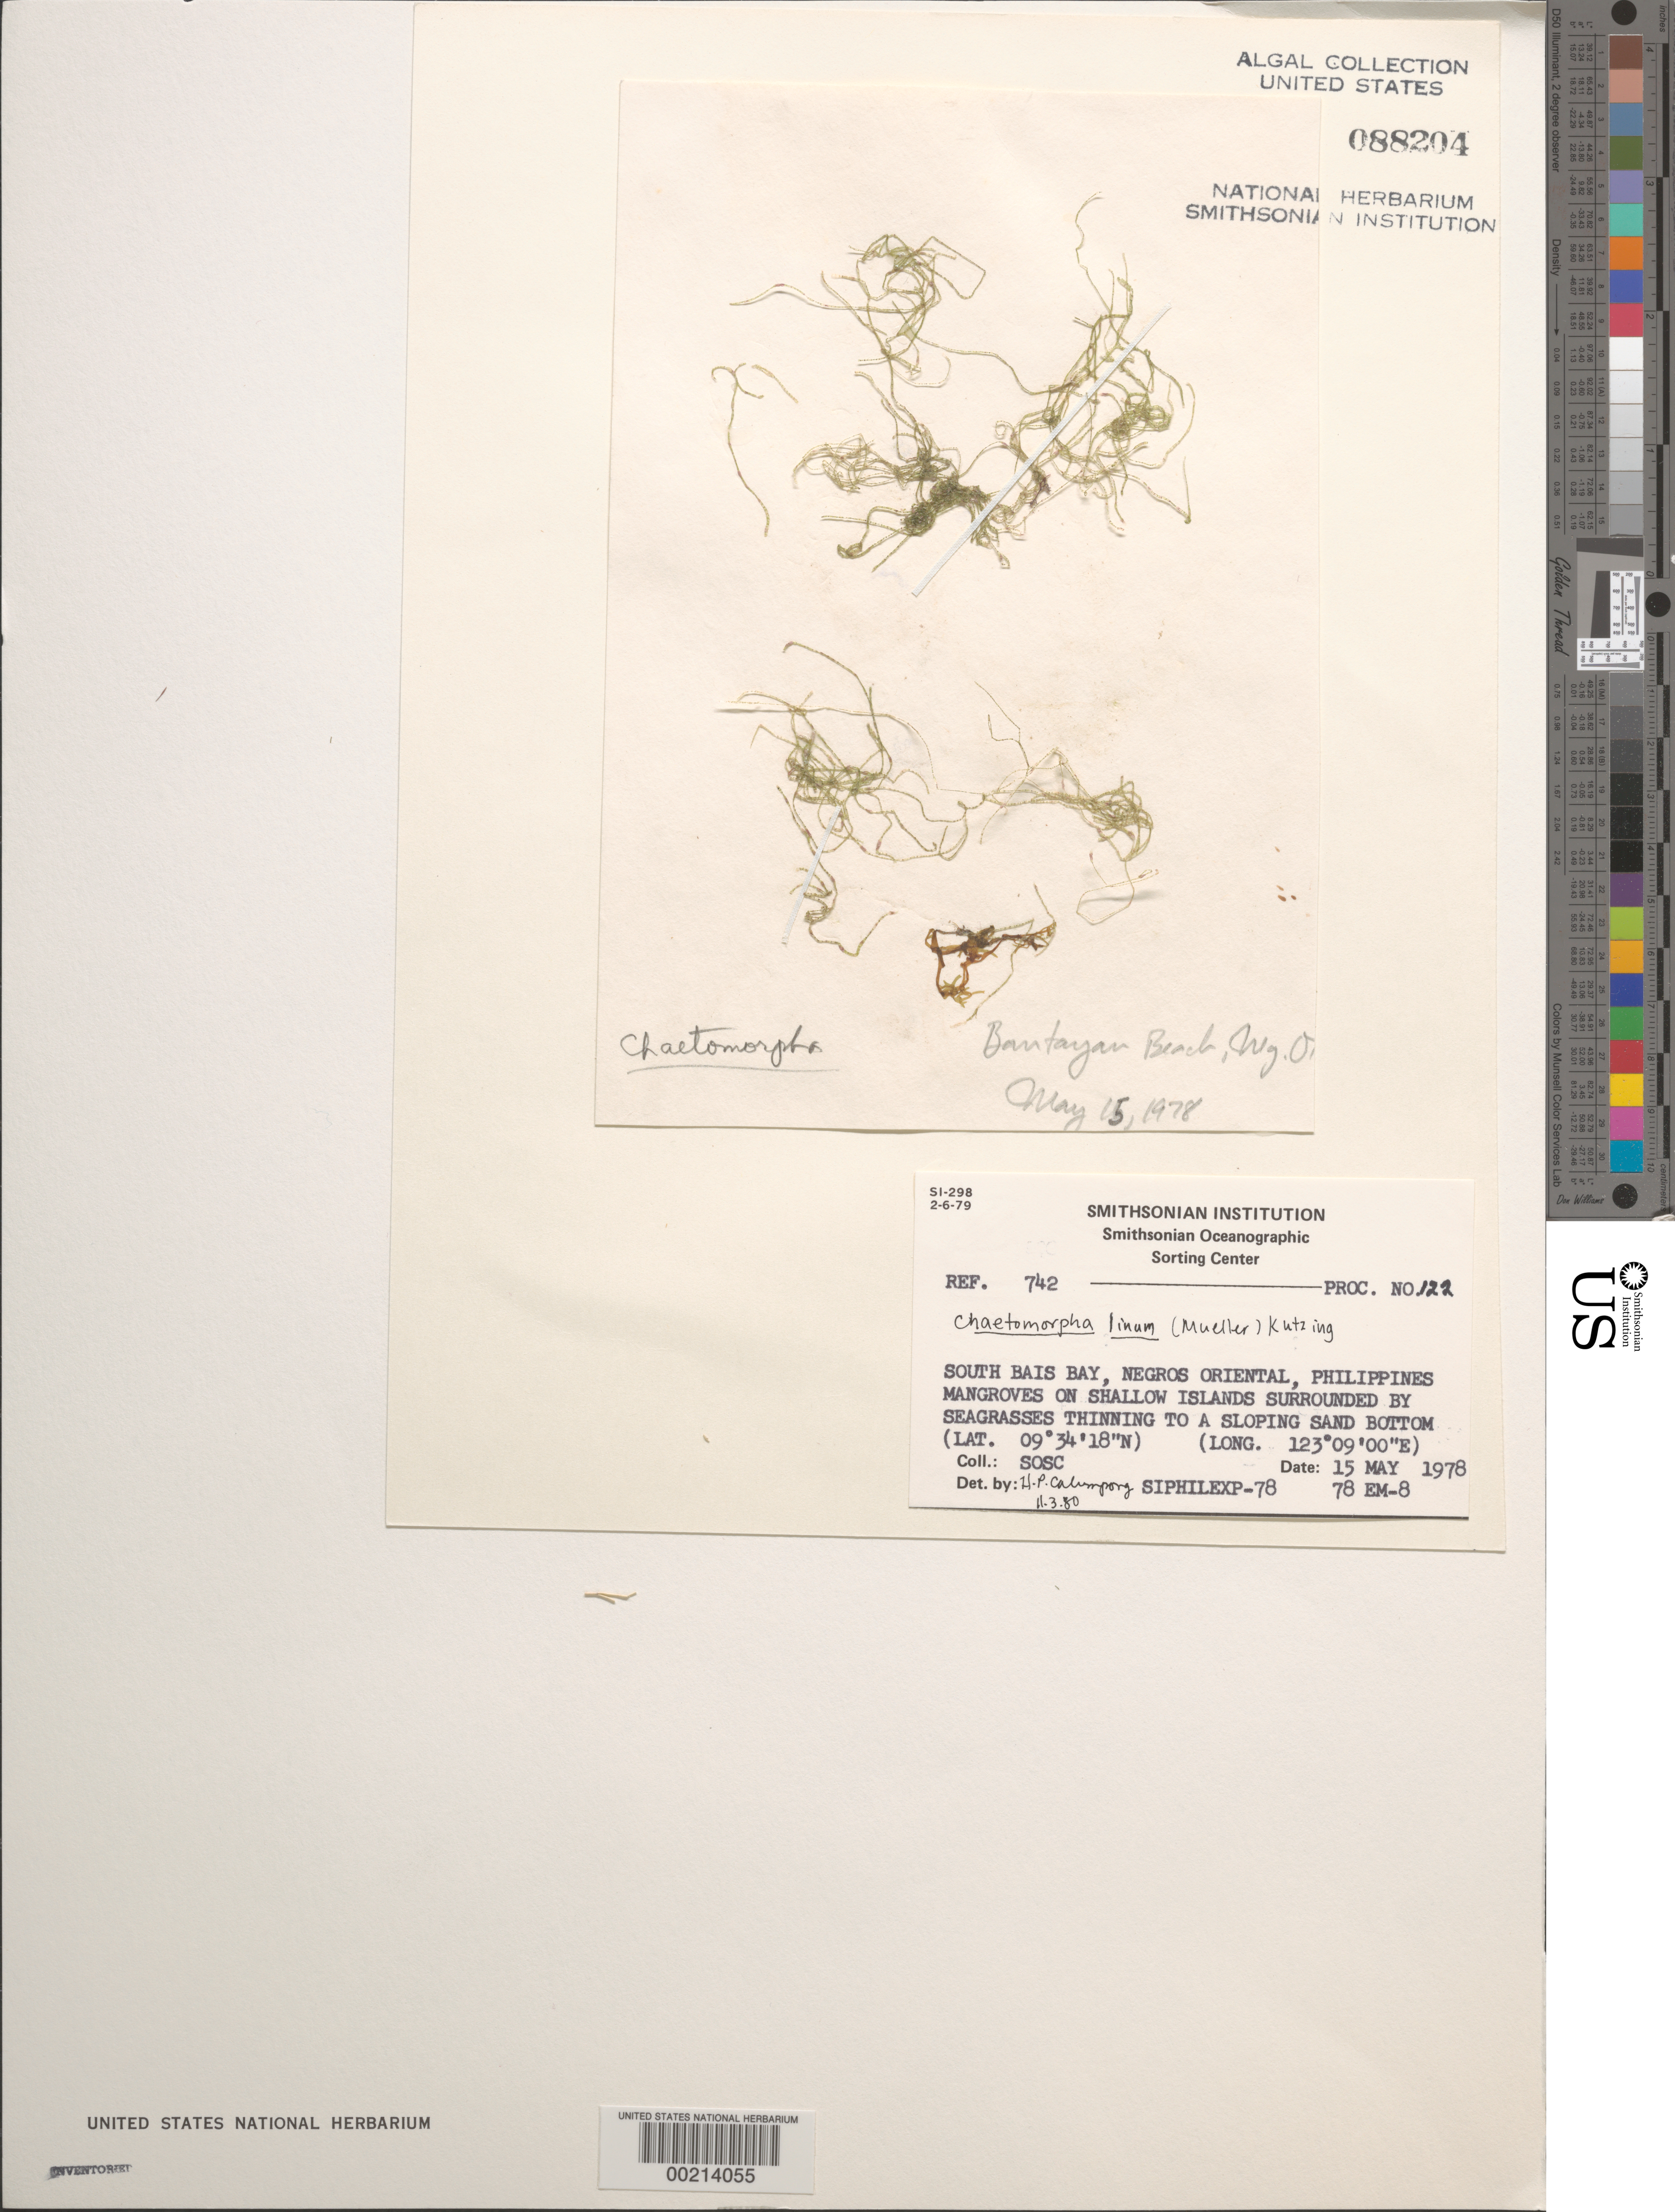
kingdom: Plantae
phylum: Chlorophyta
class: Ulvophyceae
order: Cladophorales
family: Cladophoraceae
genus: Chaetomorpha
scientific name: Chaetomorpha linum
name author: (O.F. Muell.) Kütz.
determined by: Calumpong, H. P.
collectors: SOSC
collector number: Station 78 Em-8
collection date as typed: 15 May 1978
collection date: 1978-05-15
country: Philippines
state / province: Central Visayas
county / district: Negros Oriental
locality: South bais bay, negros oriental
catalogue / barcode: US 88204